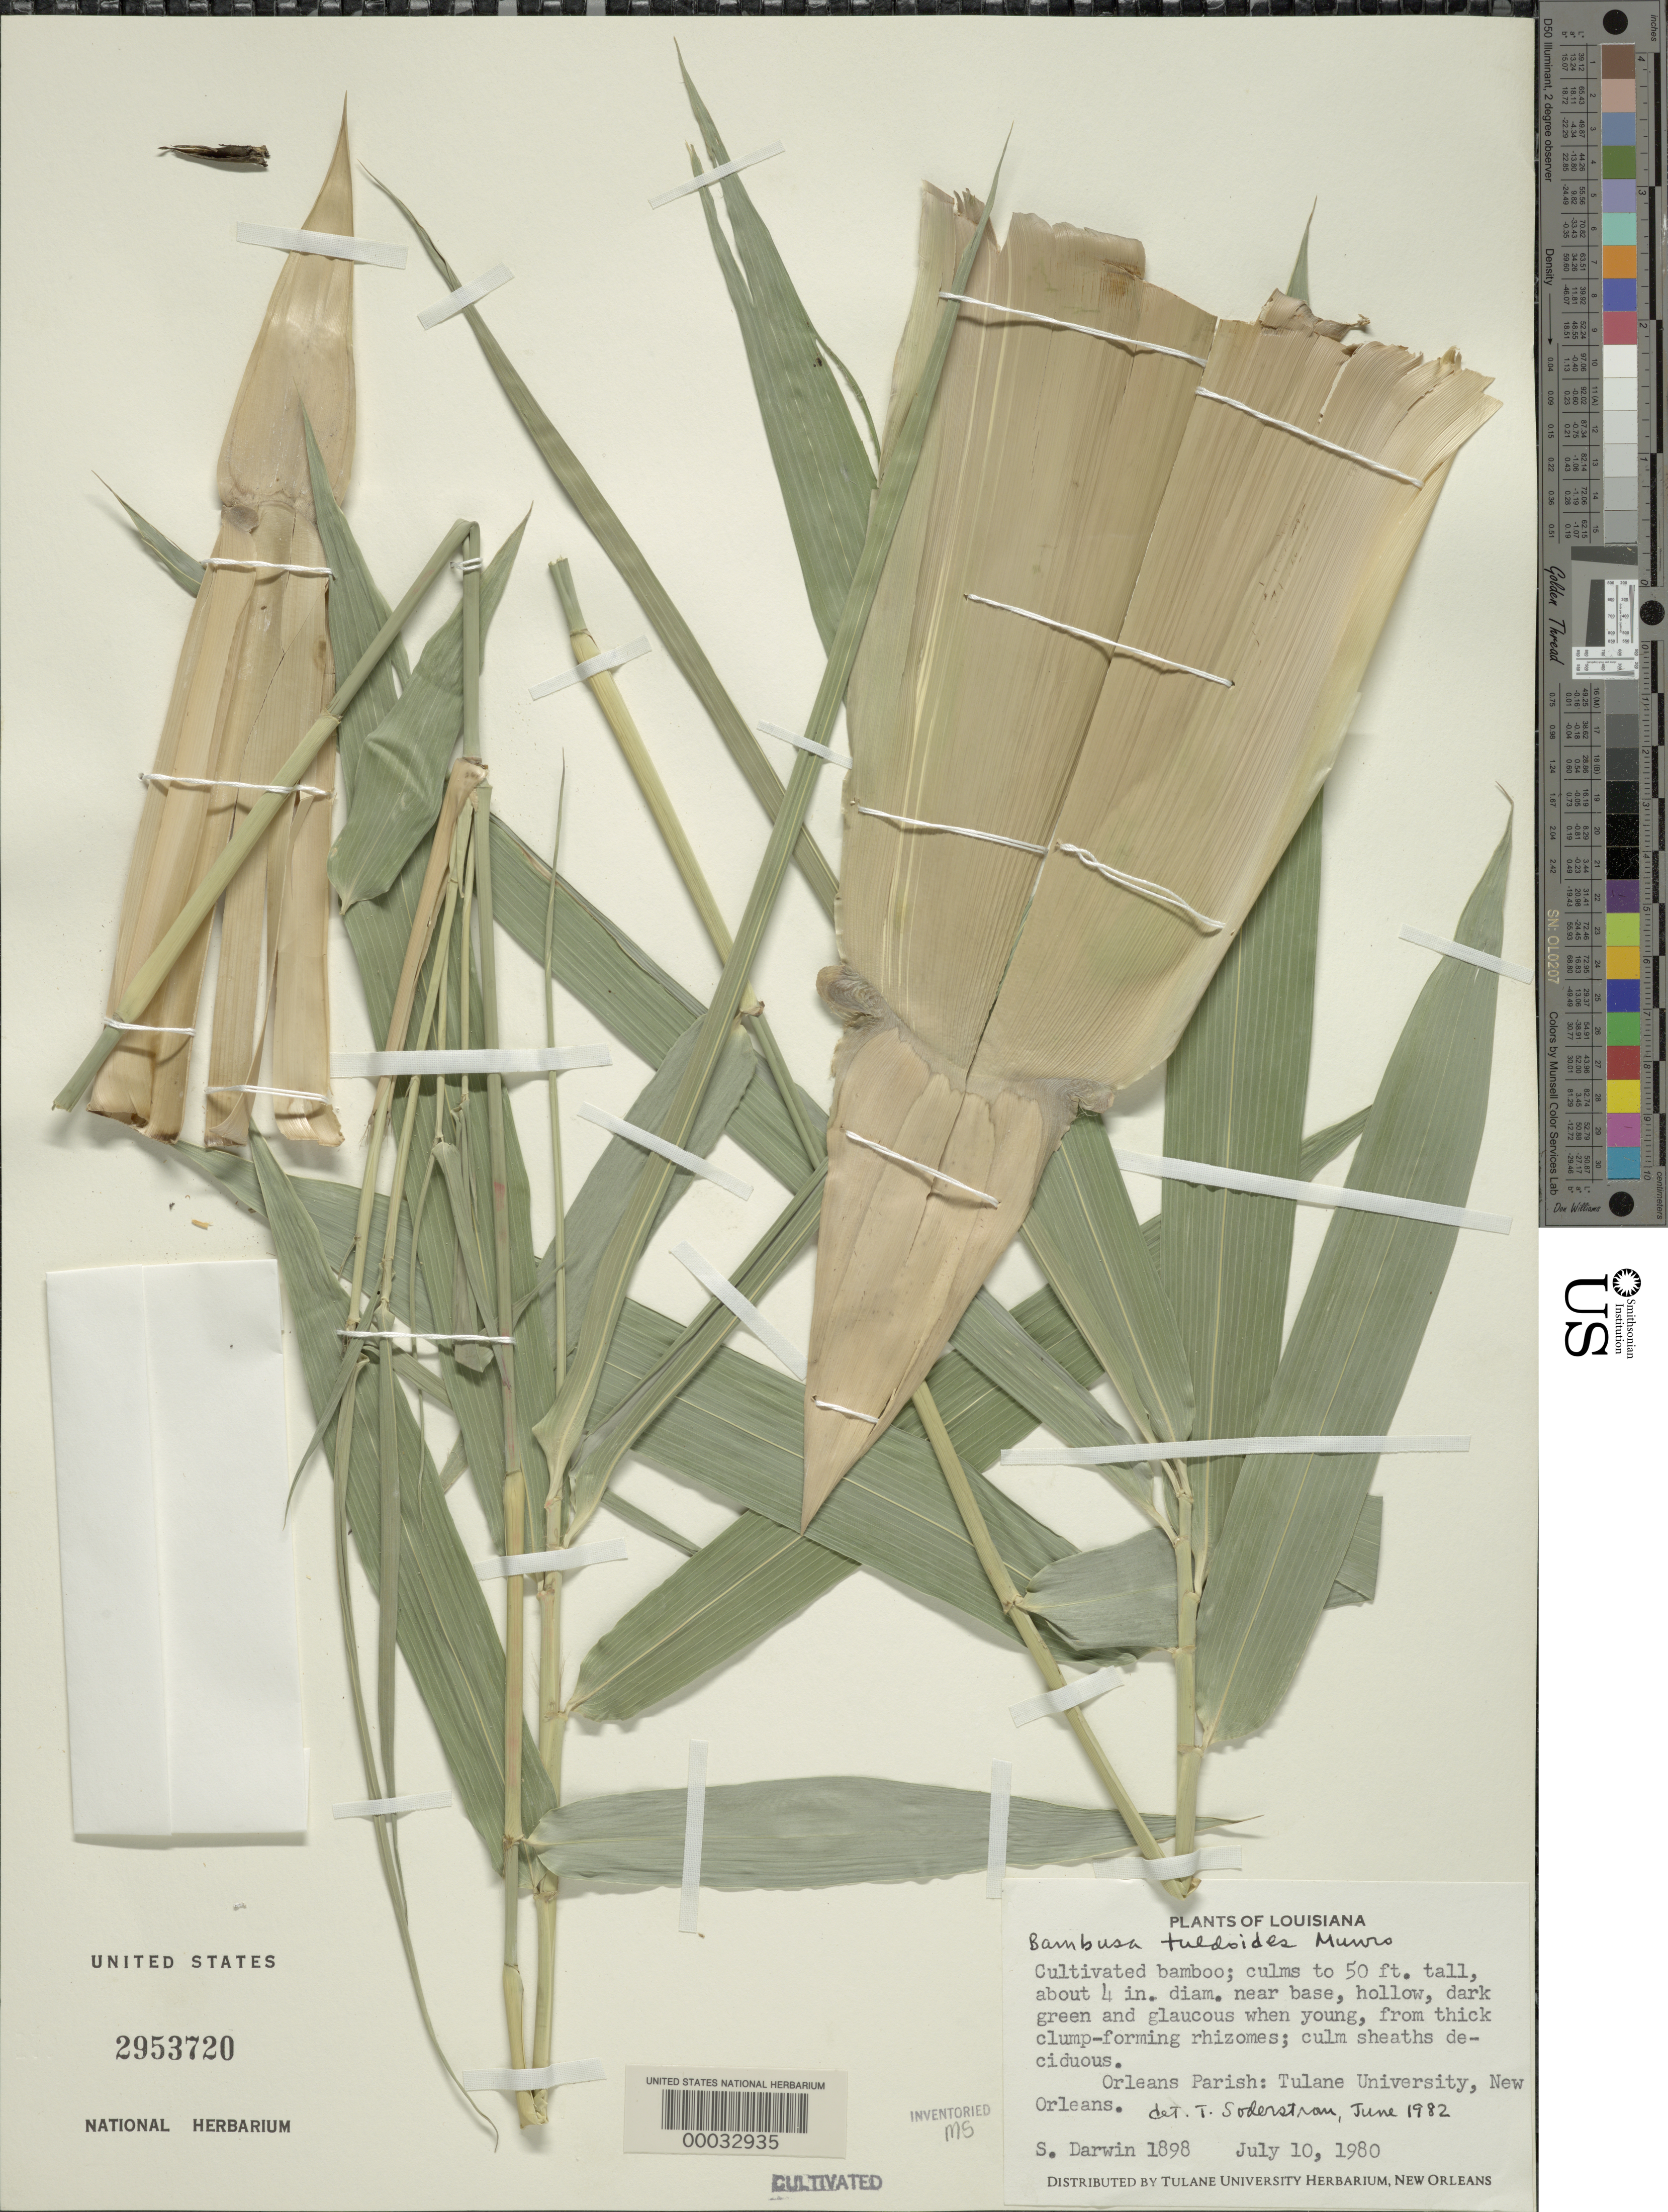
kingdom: Plantae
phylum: Tracheophyta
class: Liliopsida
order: Poales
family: Poaceae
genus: Bambusa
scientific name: Bambusa tuldoides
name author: Munro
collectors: S. P. Darwin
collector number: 1898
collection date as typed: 10 Jul 1980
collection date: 1980-07-10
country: United States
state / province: Louisiana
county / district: Orleans Parish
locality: Tulane university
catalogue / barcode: US 2953720